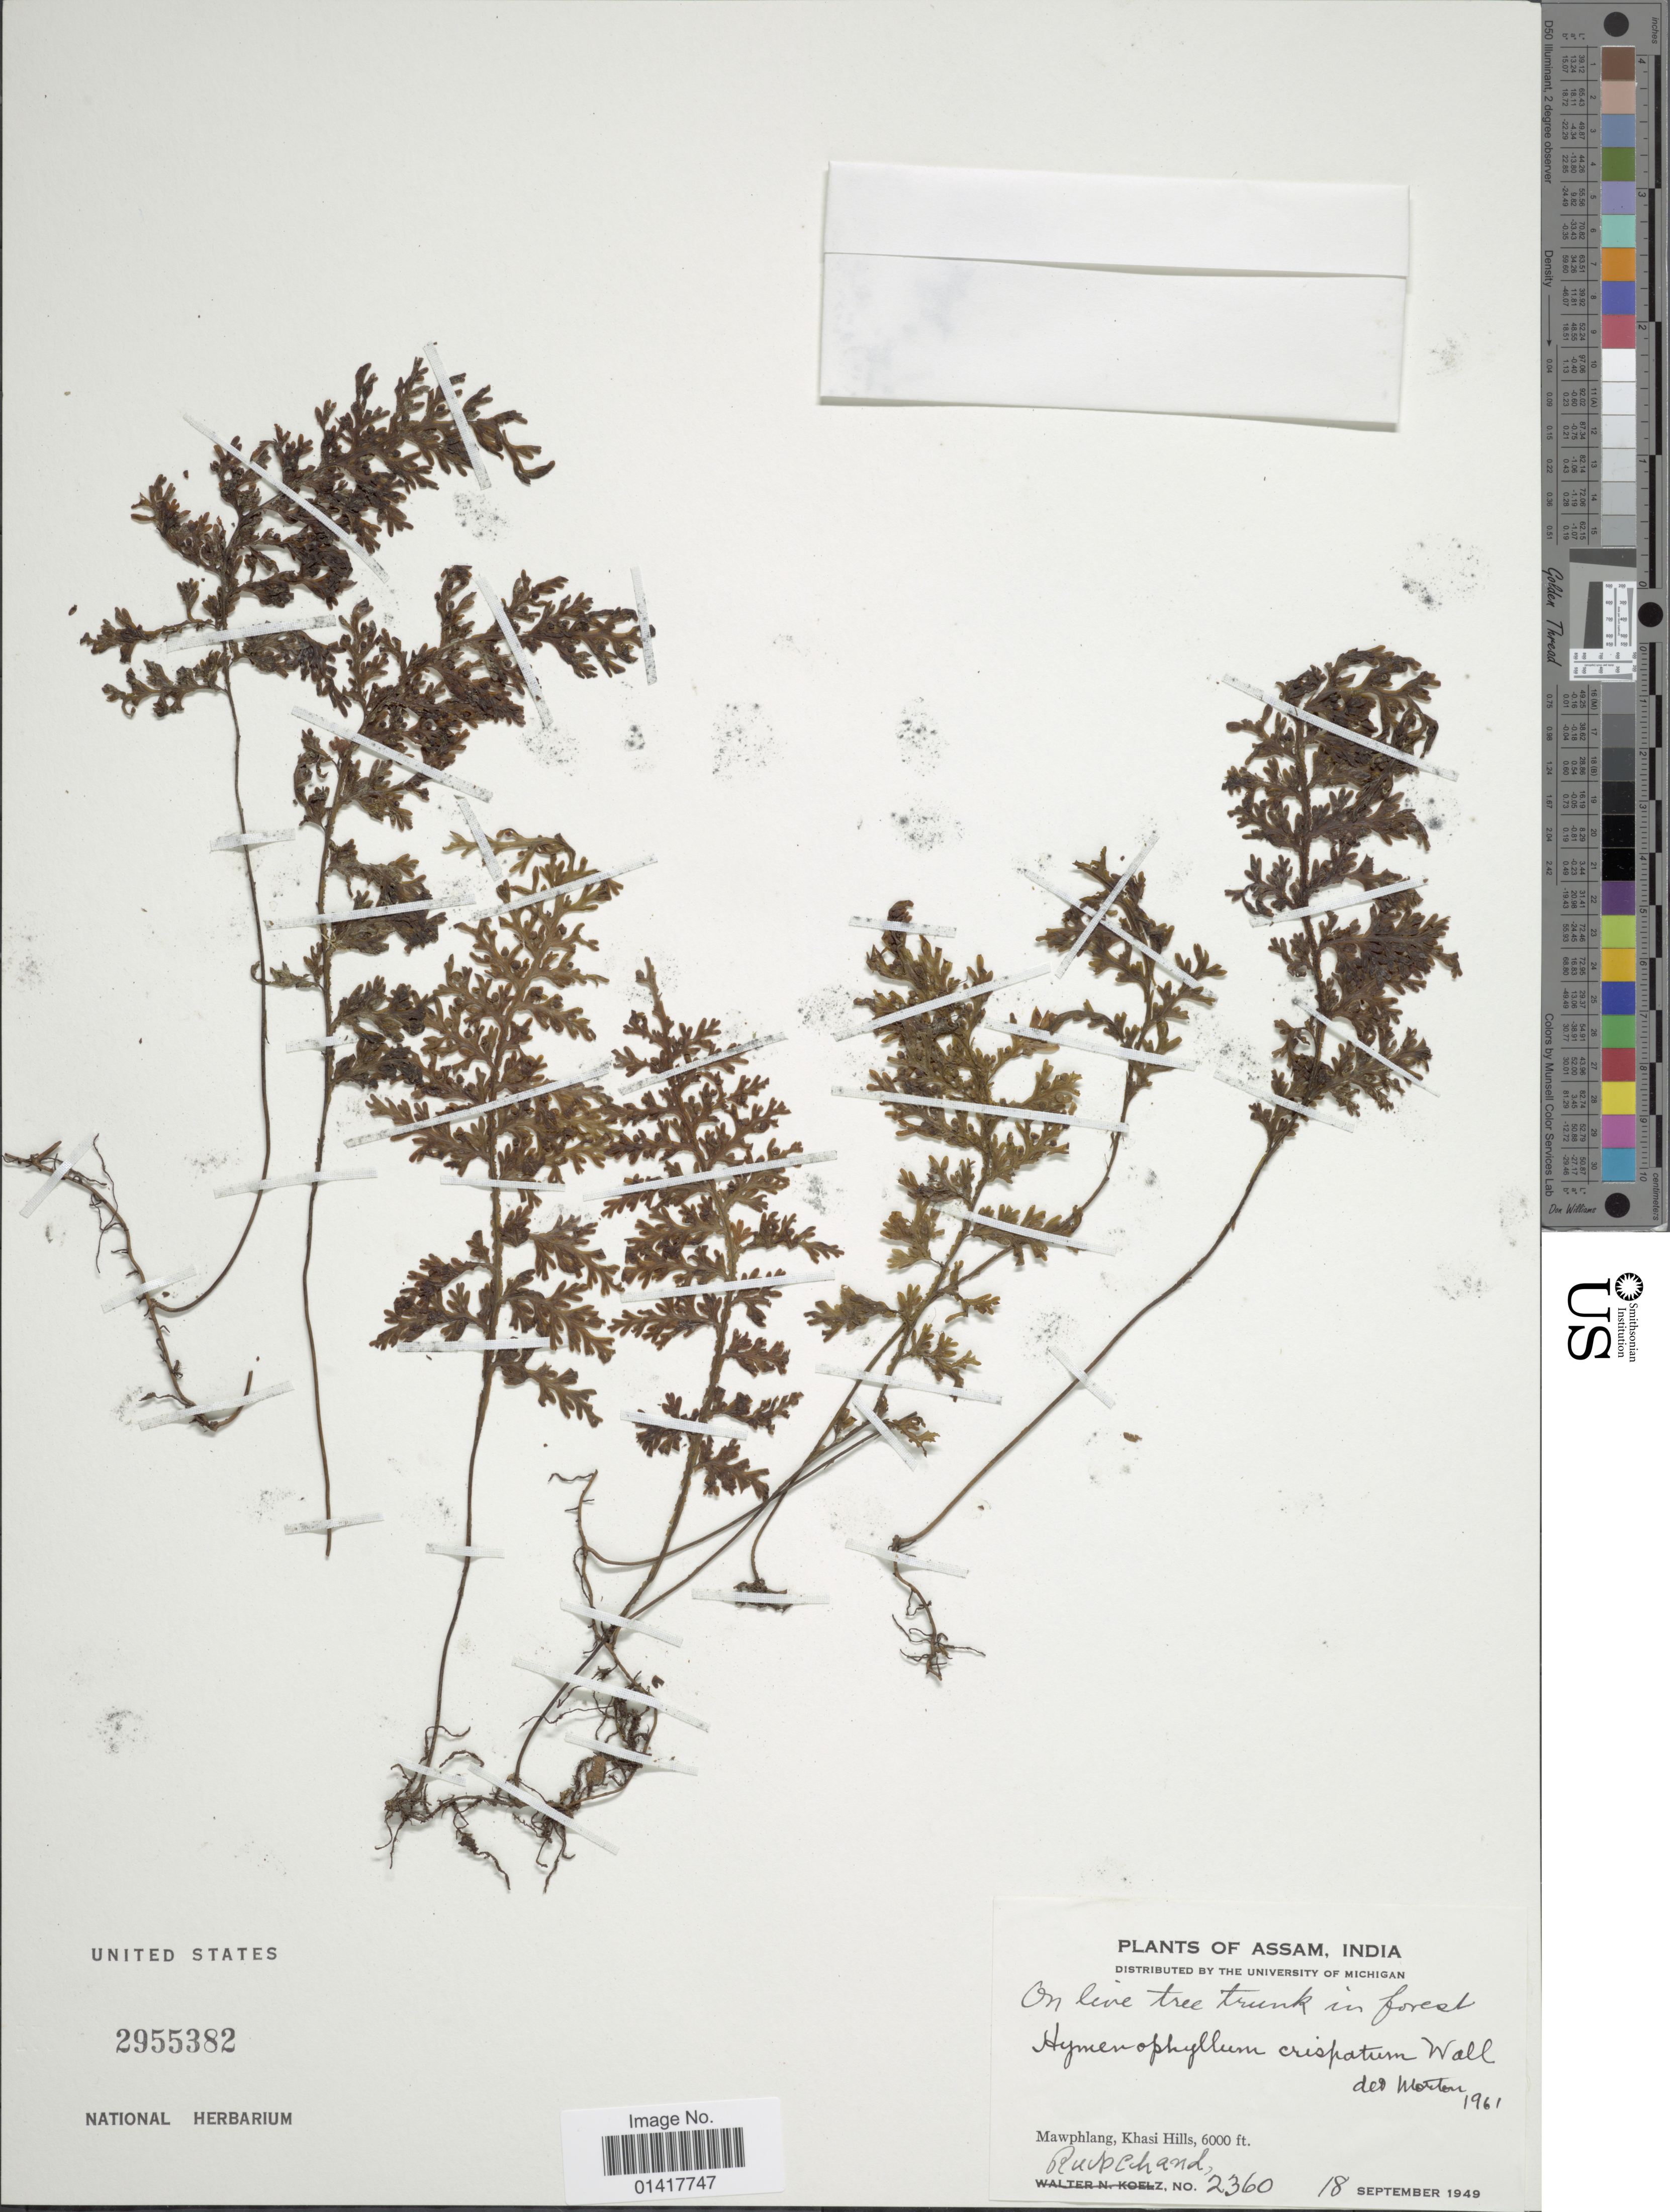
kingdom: Plantae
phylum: Tracheophyta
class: Polypodiopsida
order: Hymenophyllales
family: Hymenophyllaceae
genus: Hymenophyllum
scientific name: Hymenophyllum crispatum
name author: Wall. ex Hook. & Grev.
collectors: Ruckchand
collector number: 2360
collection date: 1949-09-18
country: India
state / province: Meghalaya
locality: Mawphlang, Khasi Hills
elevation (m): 1829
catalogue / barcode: US 2955382